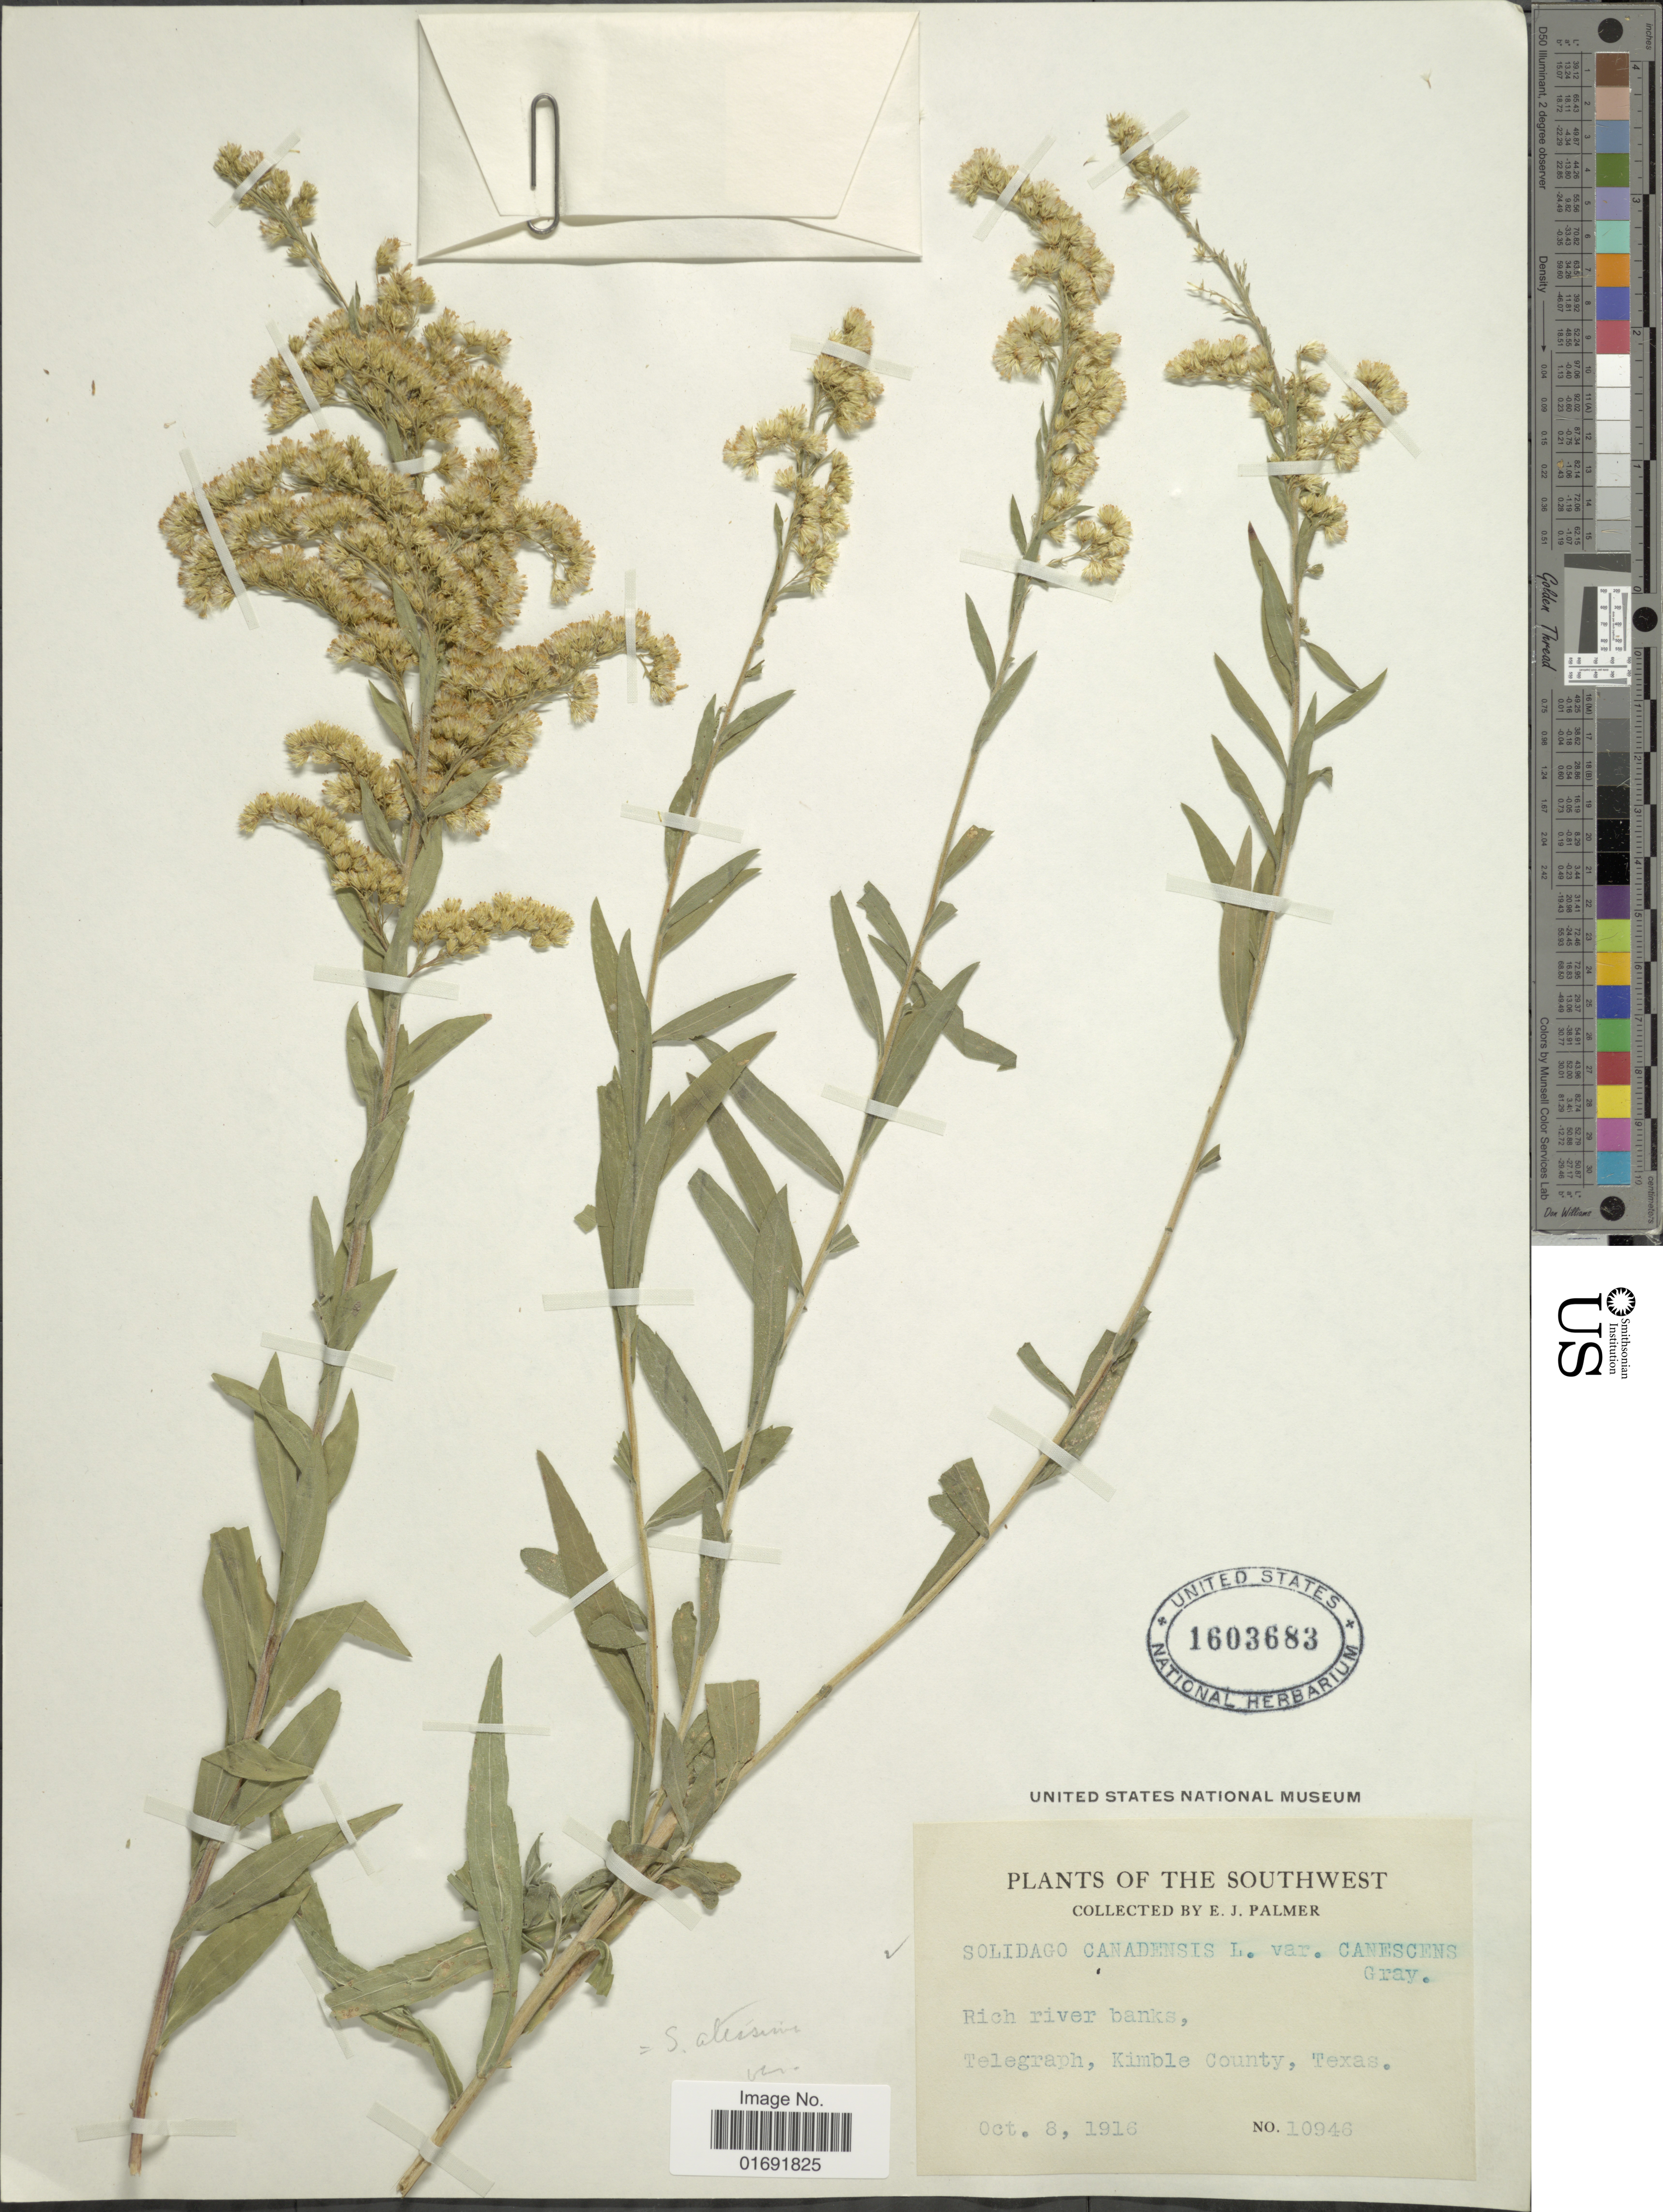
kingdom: Plantae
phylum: Tracheophyta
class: Magnoliopsida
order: Asterales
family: Asteraceae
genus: Solidago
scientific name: Solidago sp.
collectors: E. J. Palmer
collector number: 10946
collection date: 1916-10-08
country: United States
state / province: Texas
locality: Southwest, Telegraph, Kimble County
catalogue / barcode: US 1603683